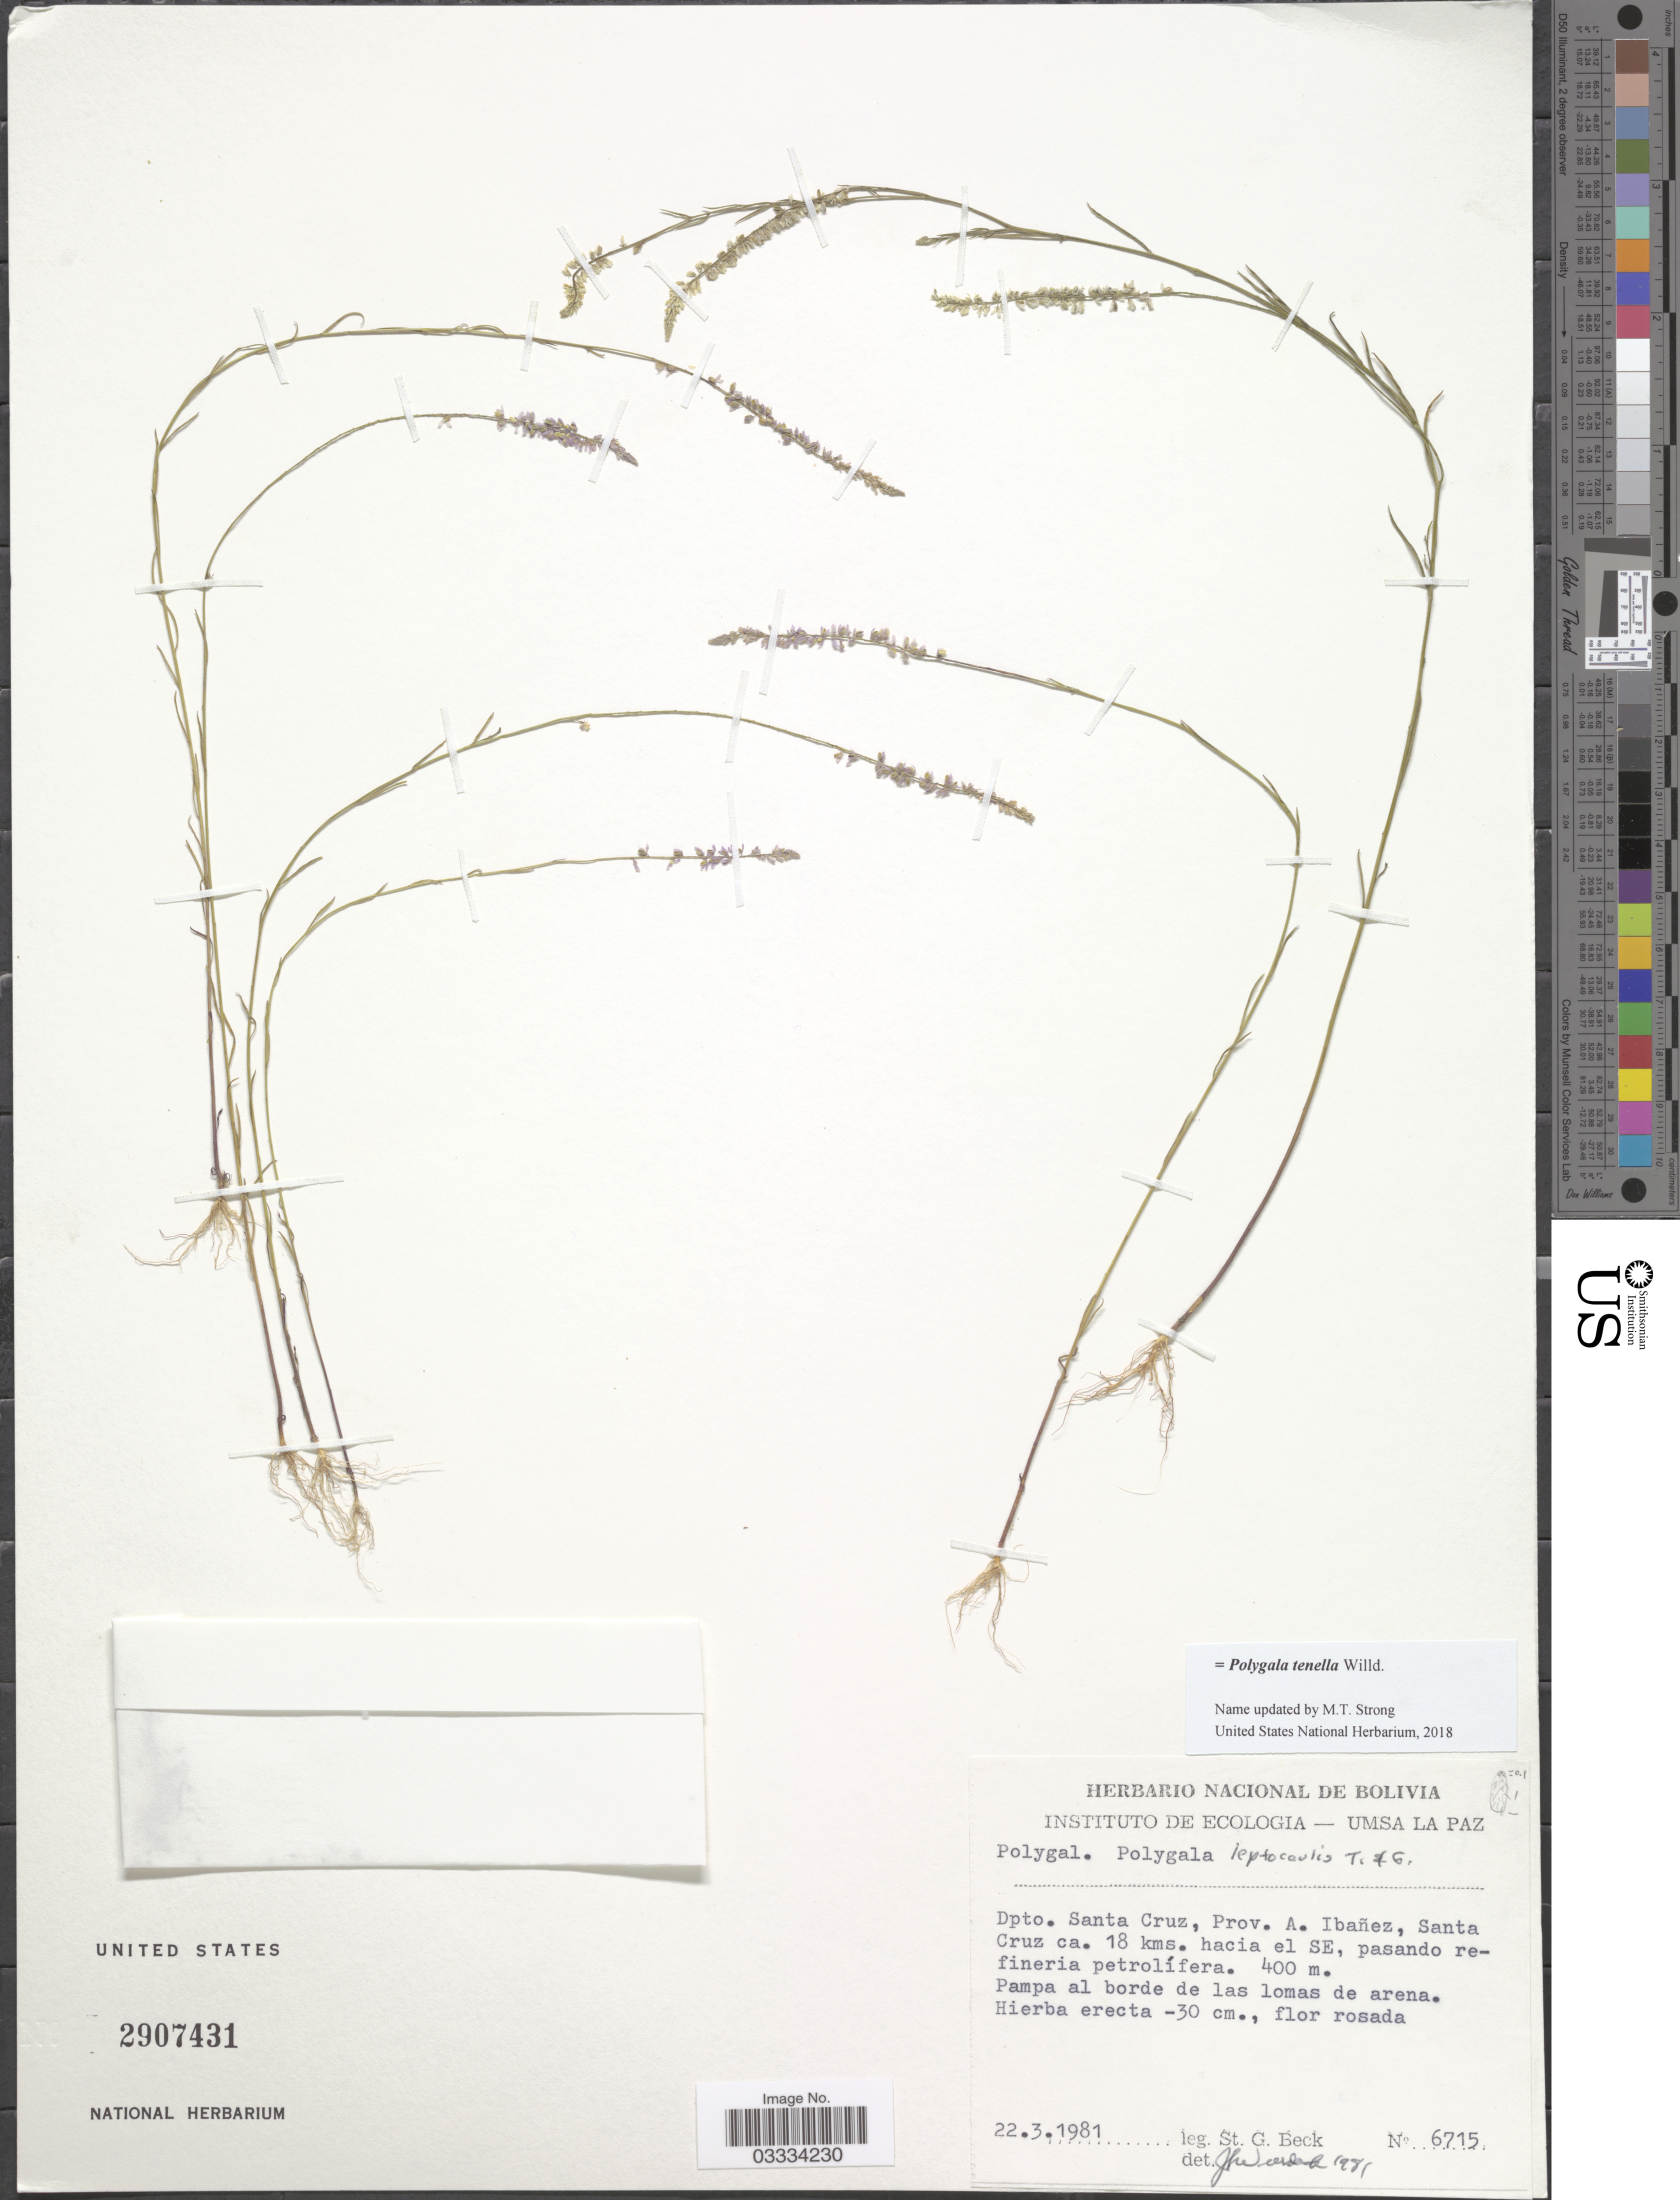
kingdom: Plantae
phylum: Tracheophyta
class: Magnoliopsida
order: Fabales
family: Polygalaceae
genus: Polygala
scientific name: Polygala tenella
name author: Willd.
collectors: S. G. Beck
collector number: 6715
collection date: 1981-03-22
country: Bolivia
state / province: Santa Cruz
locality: Dpto. Santa Cruz, Prov. A. Ibañez, Santa Cruz ca. 18 kms. hacia el SE, pasando refineria petrolífera.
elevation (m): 400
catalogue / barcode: US 2907431